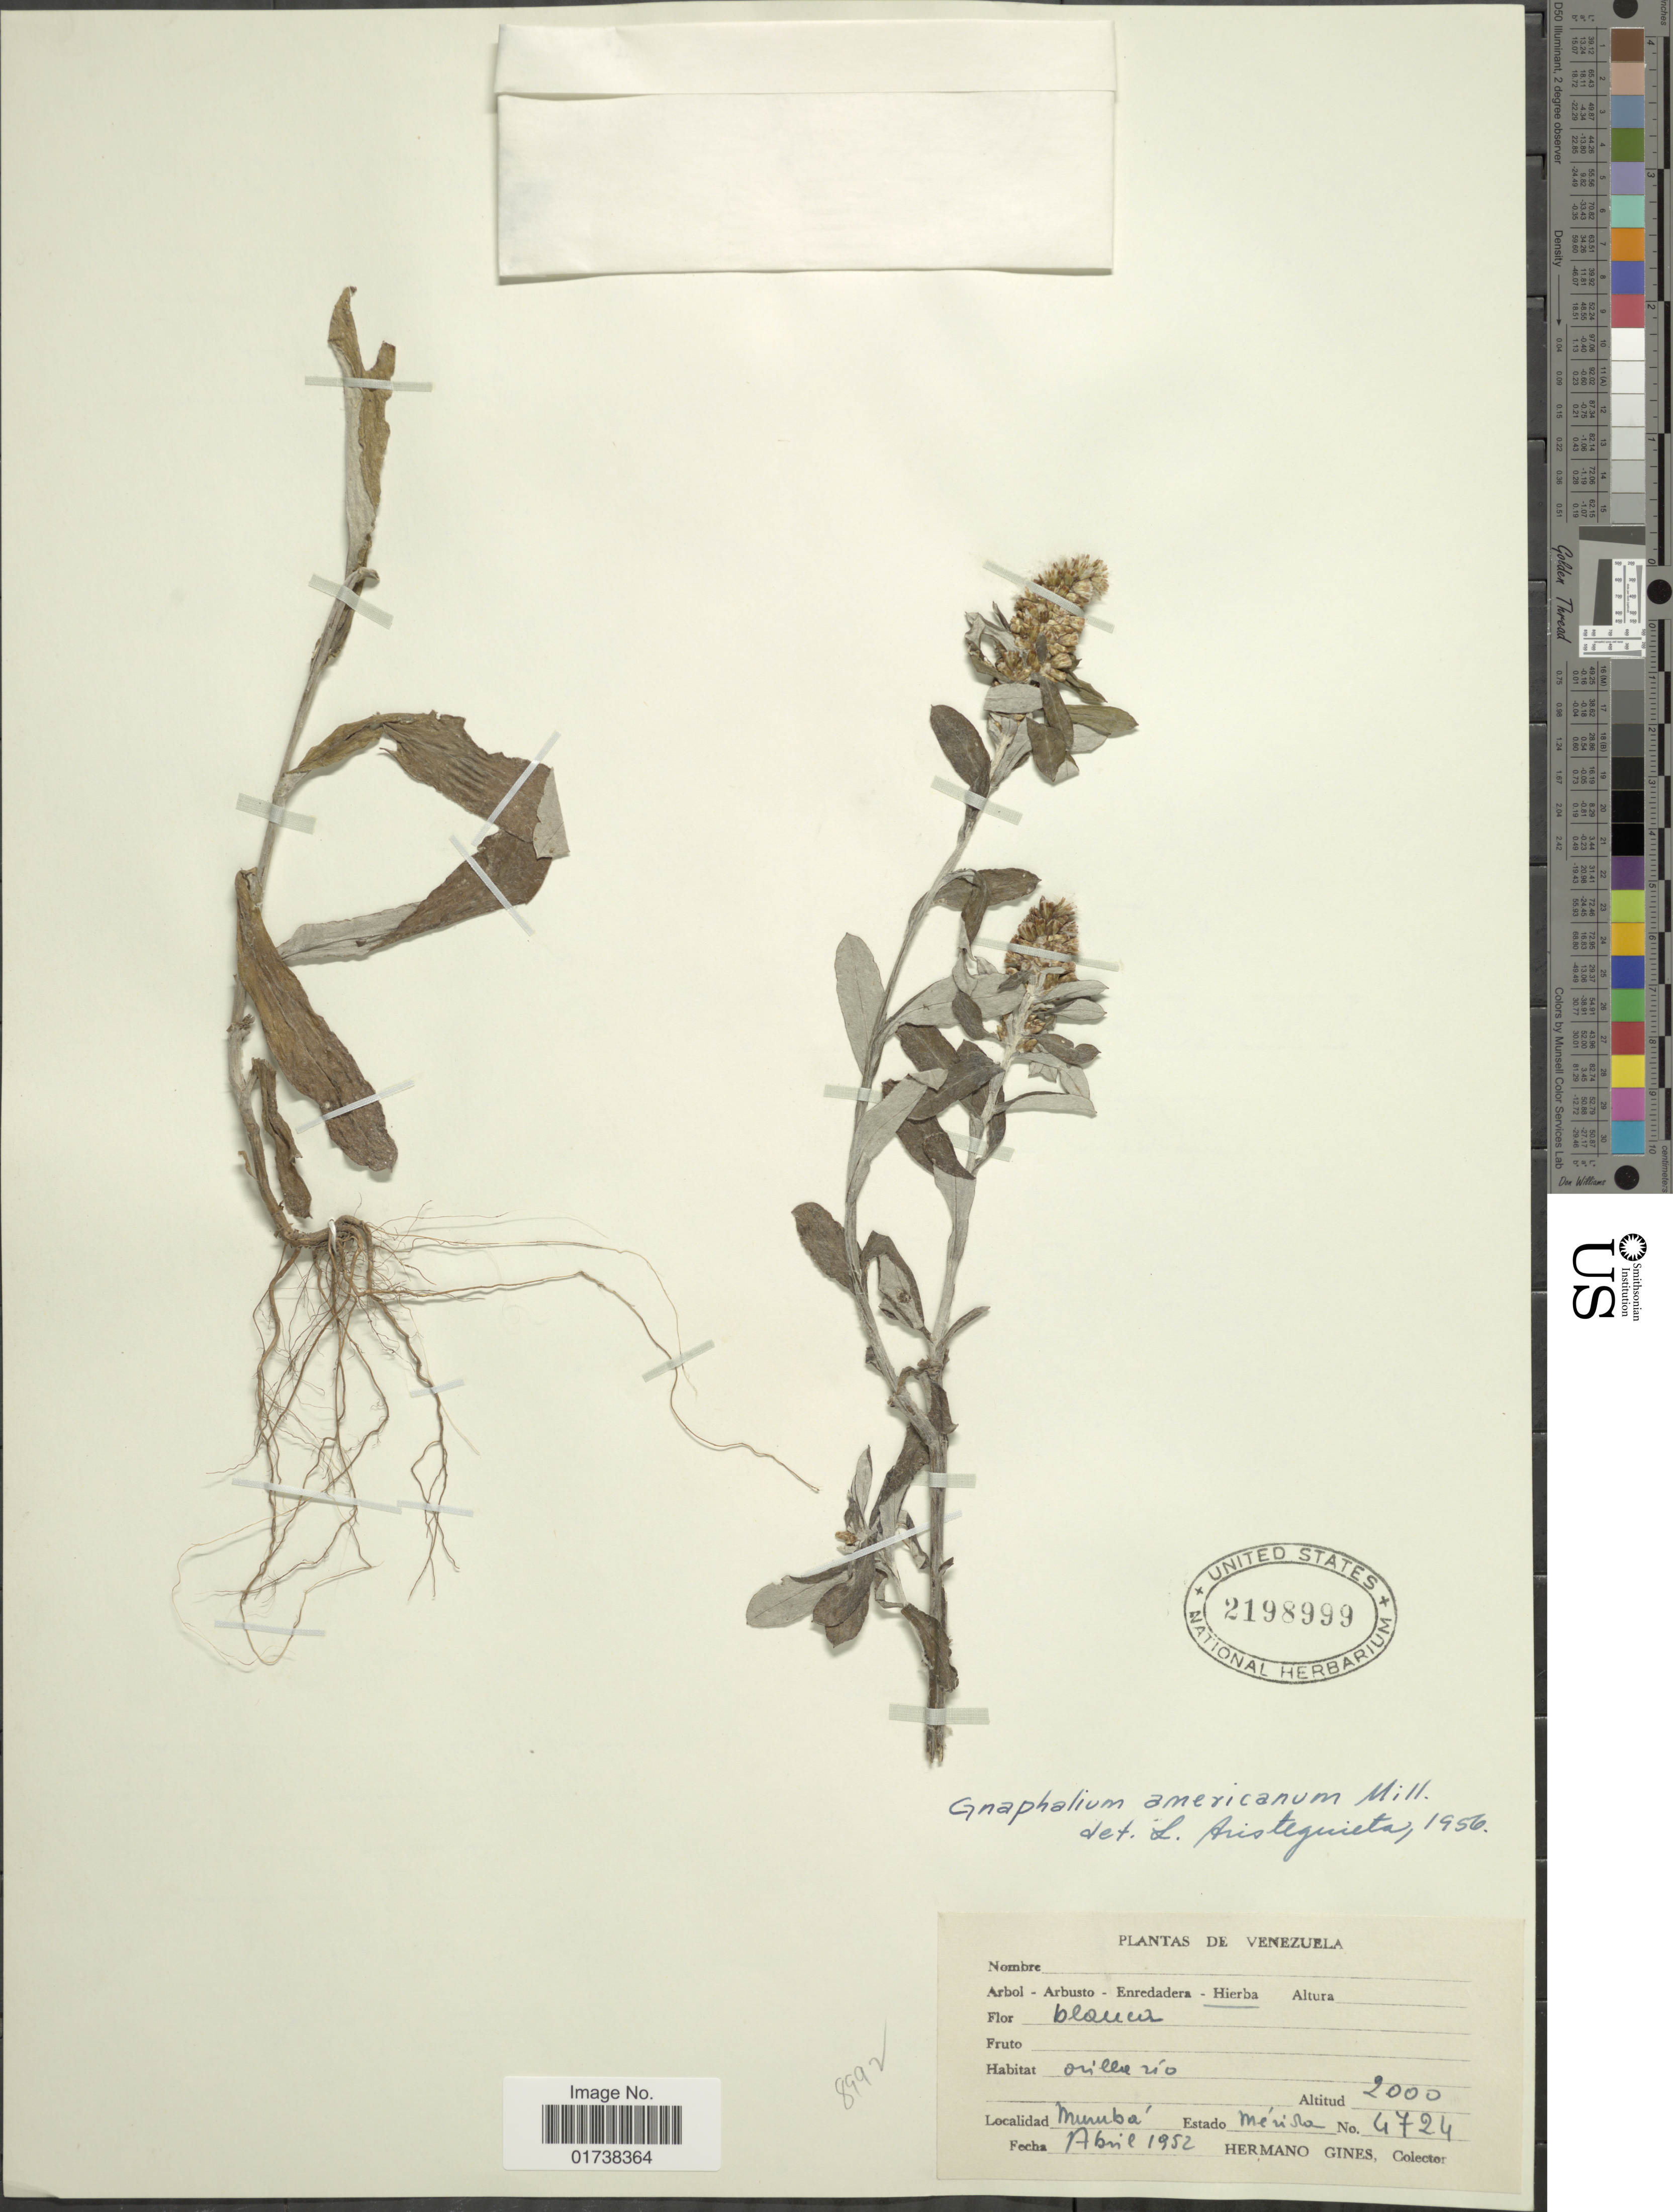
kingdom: Plantae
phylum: Tracheophyta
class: Magnoliopsida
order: Asterales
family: Asteraceae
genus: Gamochaeta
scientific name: Gamochaeta americana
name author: (Mill.) Wedd.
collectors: Bro. Gines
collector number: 4724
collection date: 1952-04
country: Venezuela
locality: Muruba, Meurilo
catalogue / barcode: US 2198999